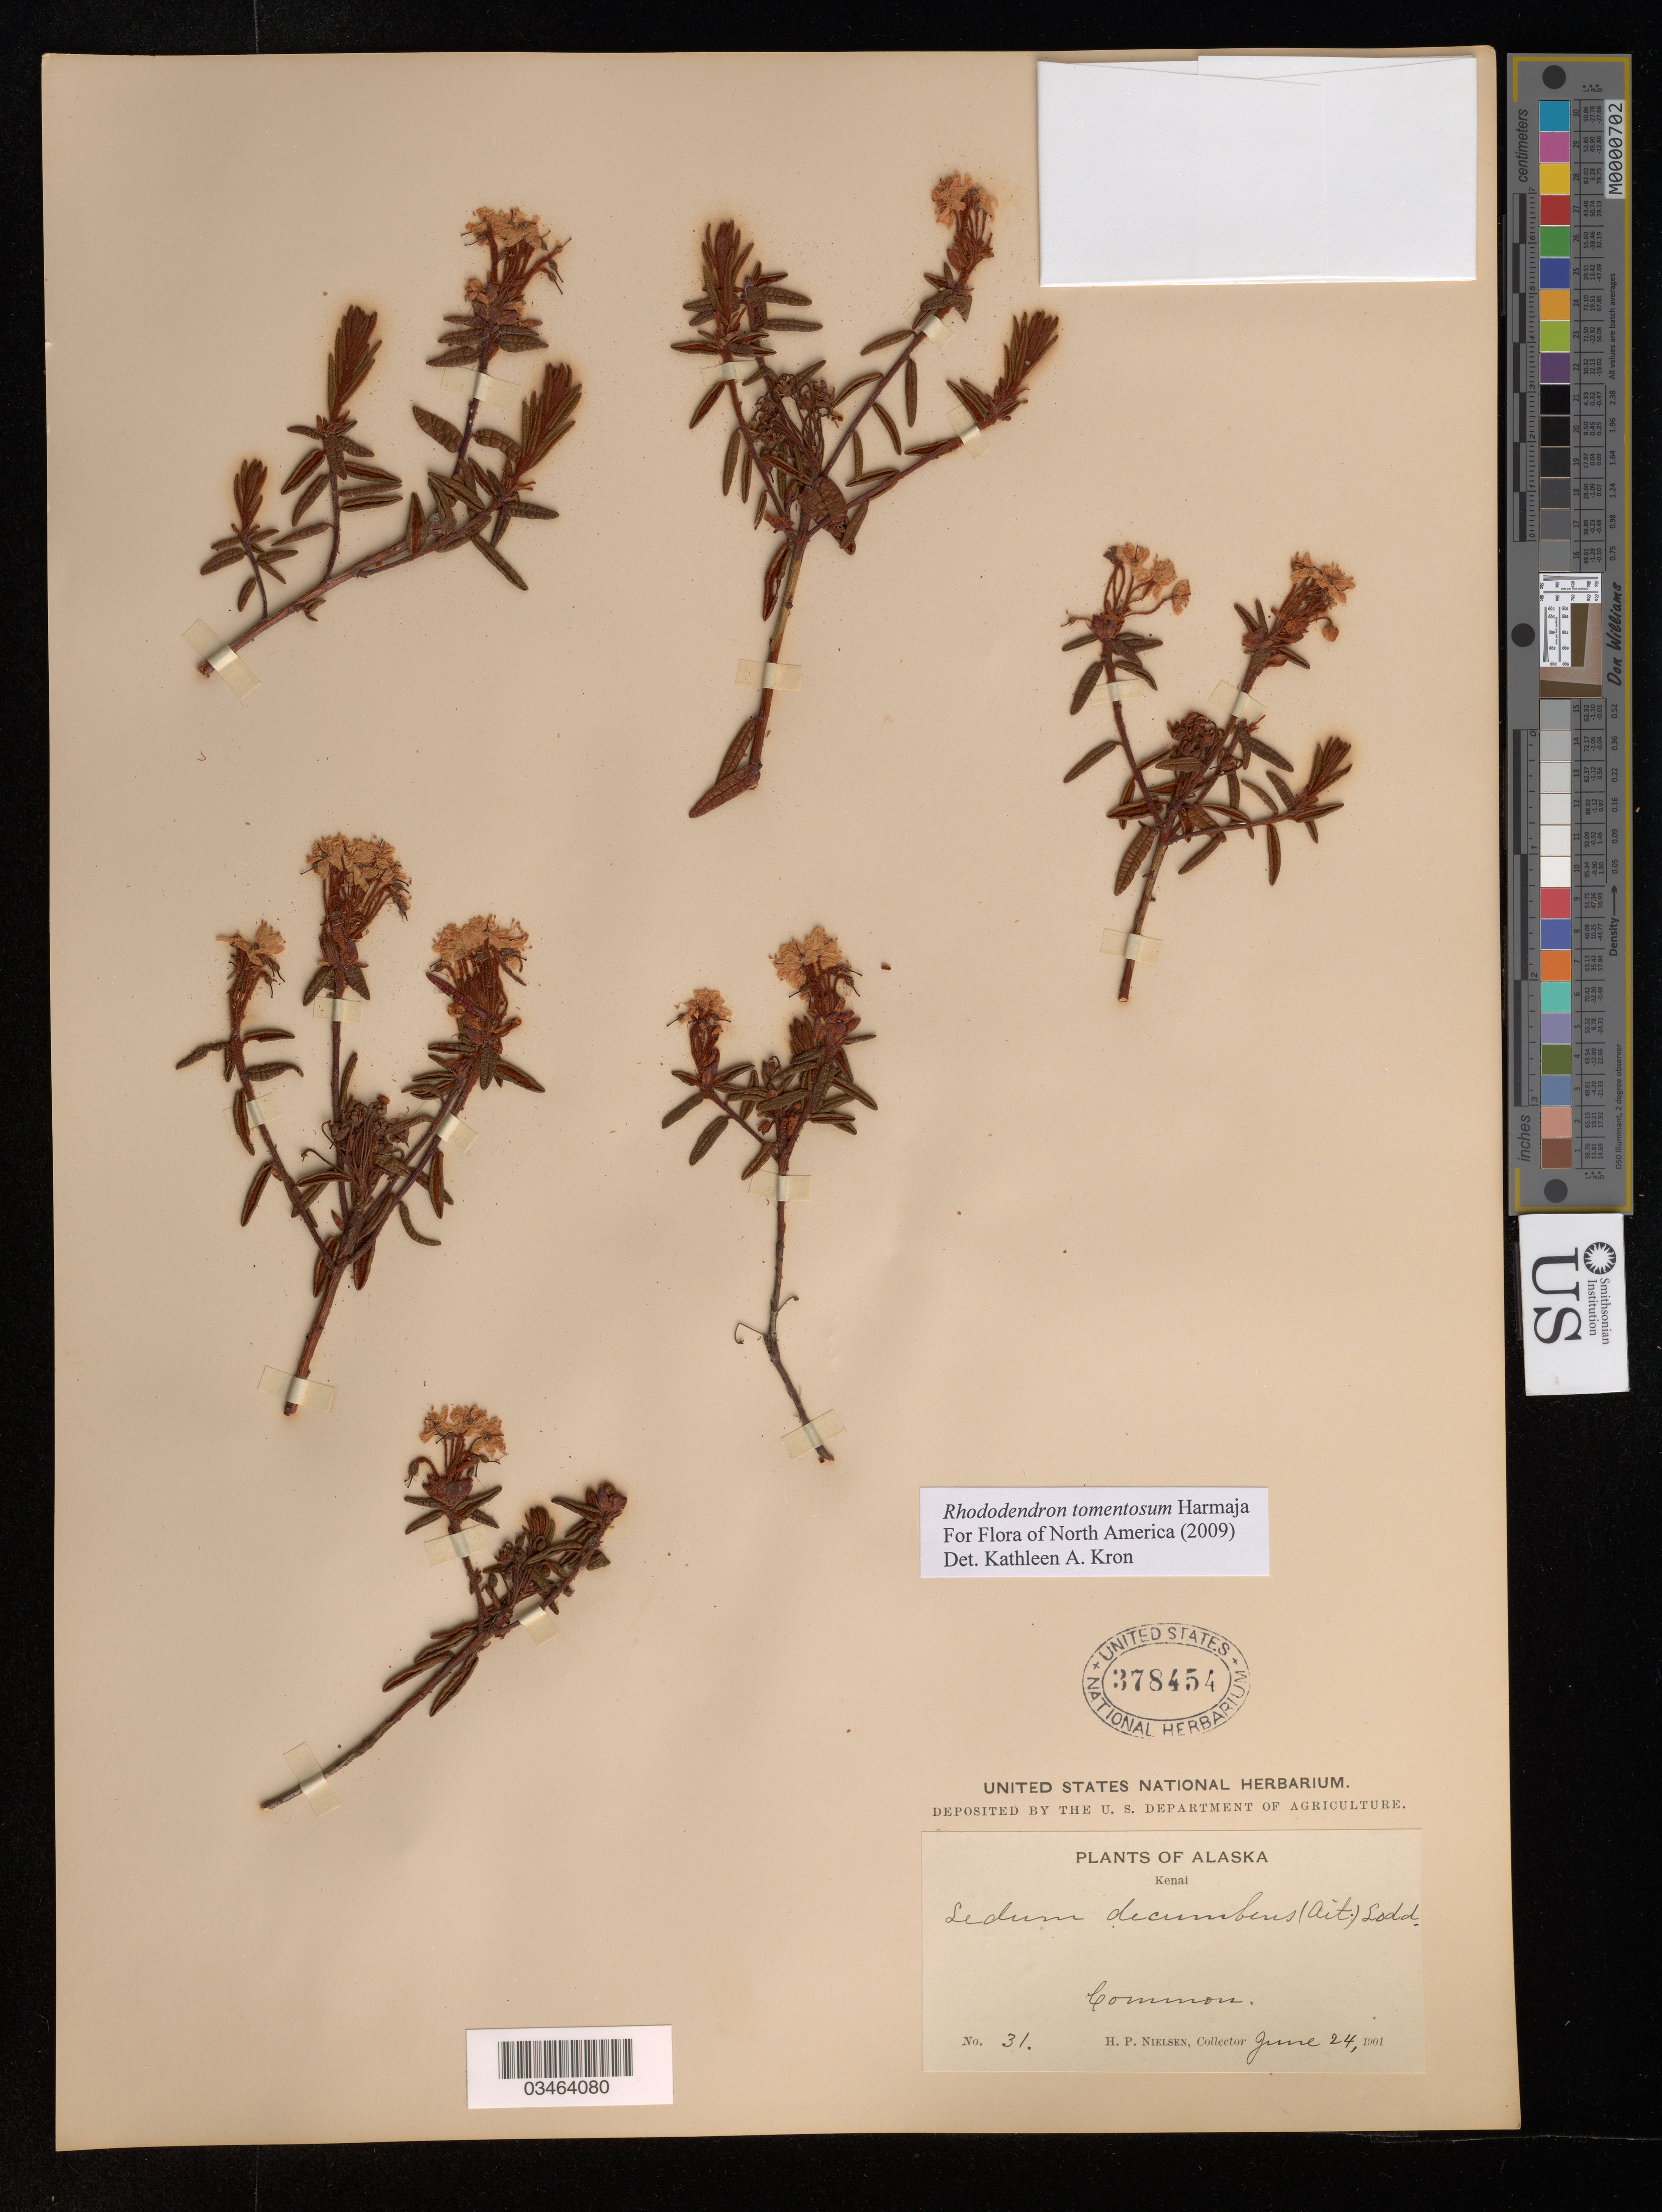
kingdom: Plantae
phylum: Tracheophyta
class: Magnoliopsida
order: Ericales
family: Ericaceae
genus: Rhododendron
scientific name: Rhododendron tomentosum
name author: Harmaja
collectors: H. P. Nielsen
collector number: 31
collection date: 1901-06-24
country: United States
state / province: Alaska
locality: Kenai. Common.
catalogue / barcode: US 378454